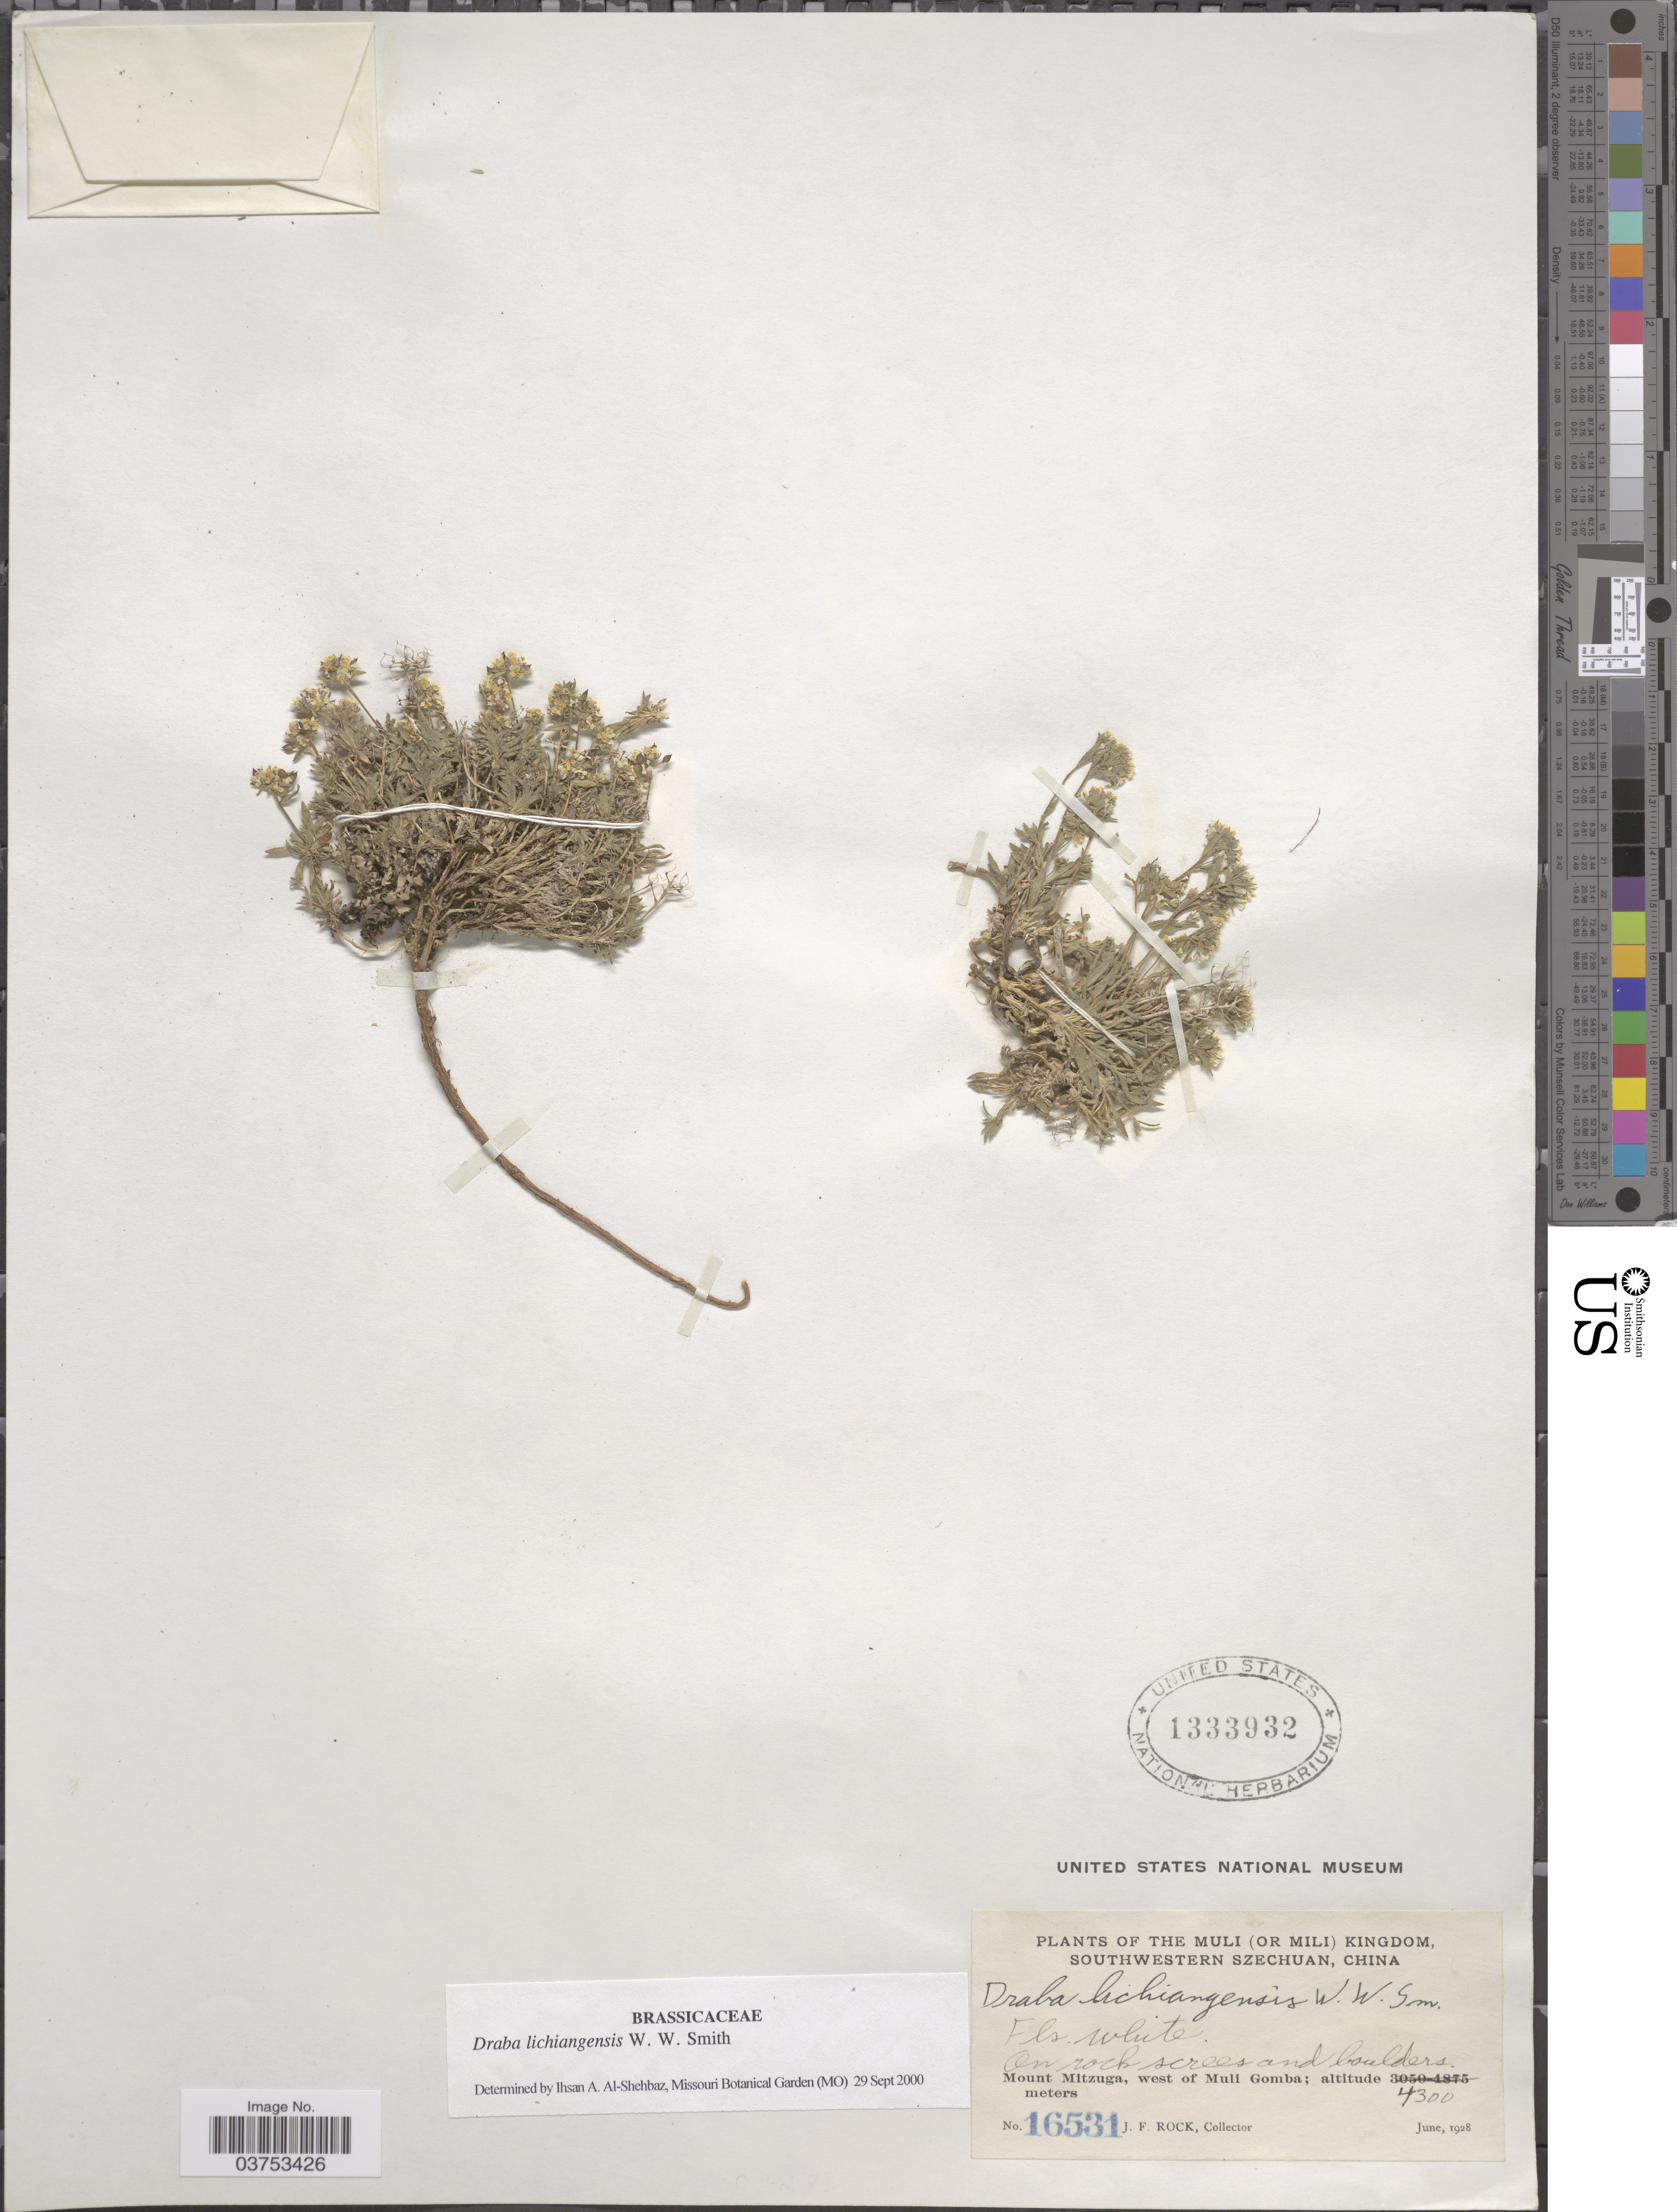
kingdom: Plantae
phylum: Tracheophyta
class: Magnoliopsida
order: Brassicales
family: Brassicaceae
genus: Draba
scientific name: Draba lichiangensis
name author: W.W. Sm.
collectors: J. Rock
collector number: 16531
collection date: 1928-06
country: China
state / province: Sichuan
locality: The Muli (or Mili) Kingdom, Southwestern Szechuan. Mount Mitzuga, west of Muli Gomba.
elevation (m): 4300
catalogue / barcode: US 1333932